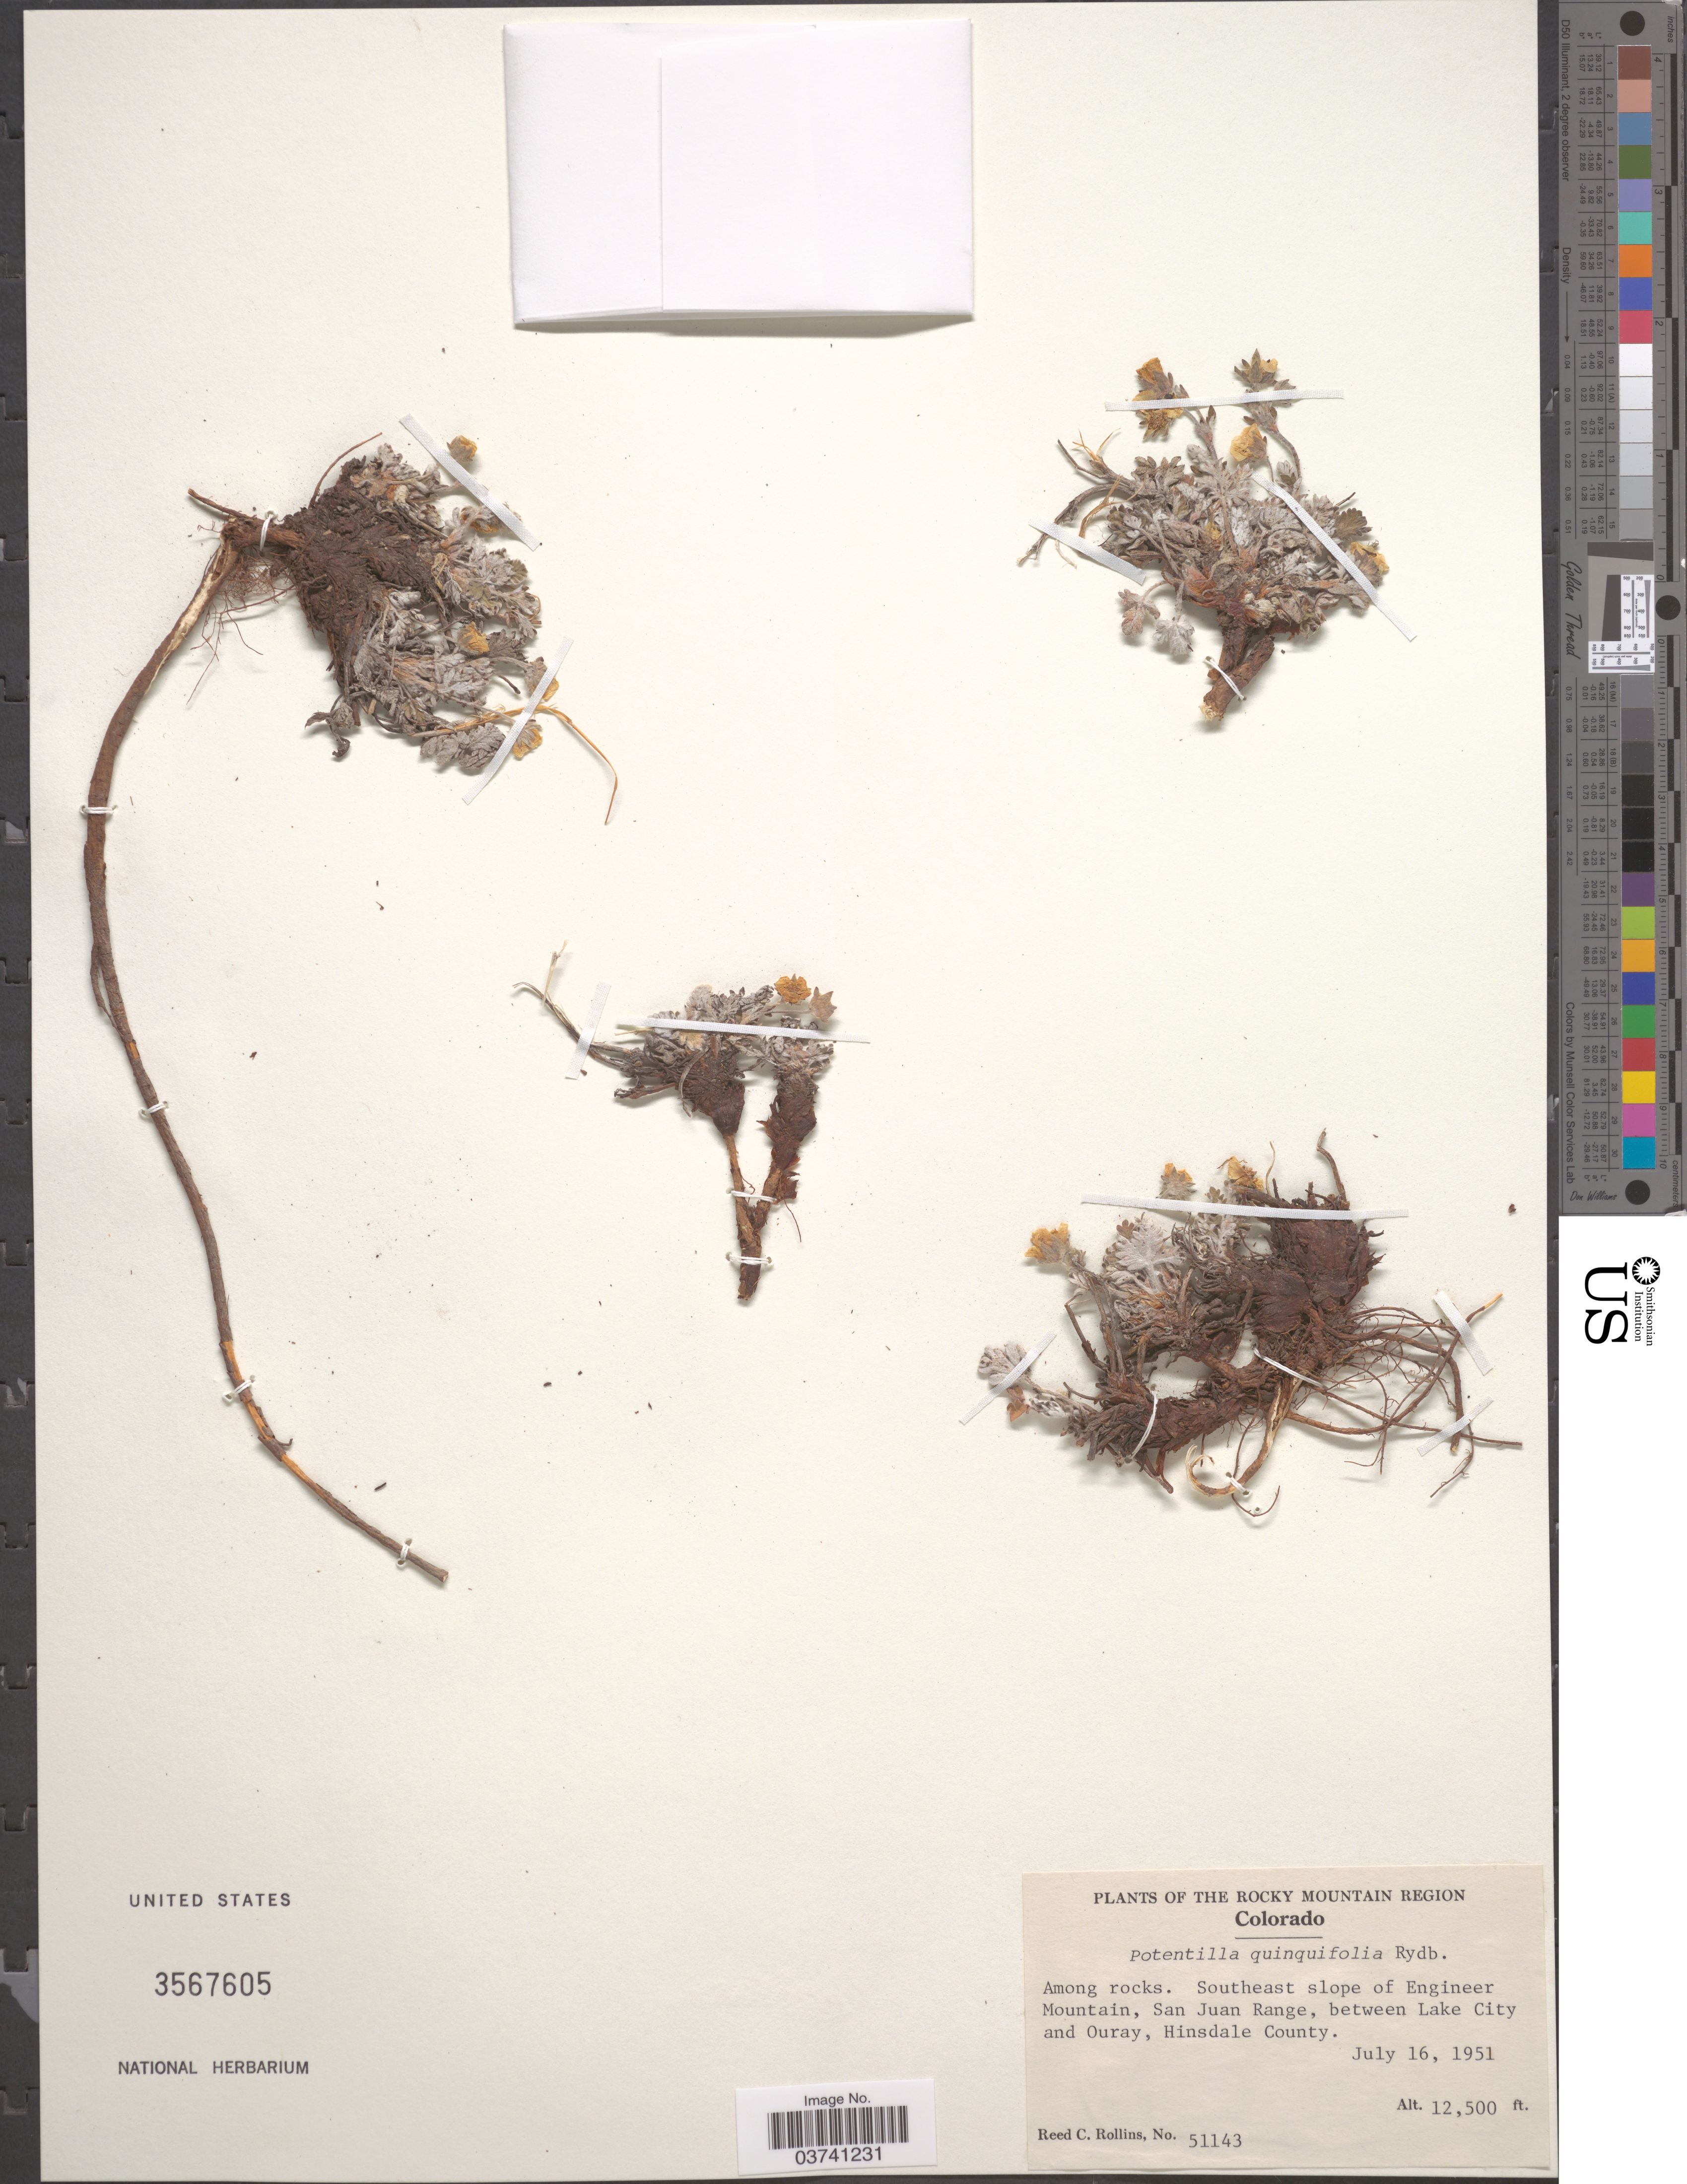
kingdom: Plantae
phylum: Tracheophyta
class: Magnoliopsida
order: Rosales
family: Rosaceae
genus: Potentilla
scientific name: Potentilla rubricaulis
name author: F. Lehm.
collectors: R. C. Rollins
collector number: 51143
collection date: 1951-07-16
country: United States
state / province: Colorado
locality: Rocky Mountain Region. Southeast slope of Engineer Mountain, San Juan Range, between Lake City and Ouray, Hinsdale County.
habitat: among rocks, southeast slope of mountain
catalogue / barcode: US 3567605